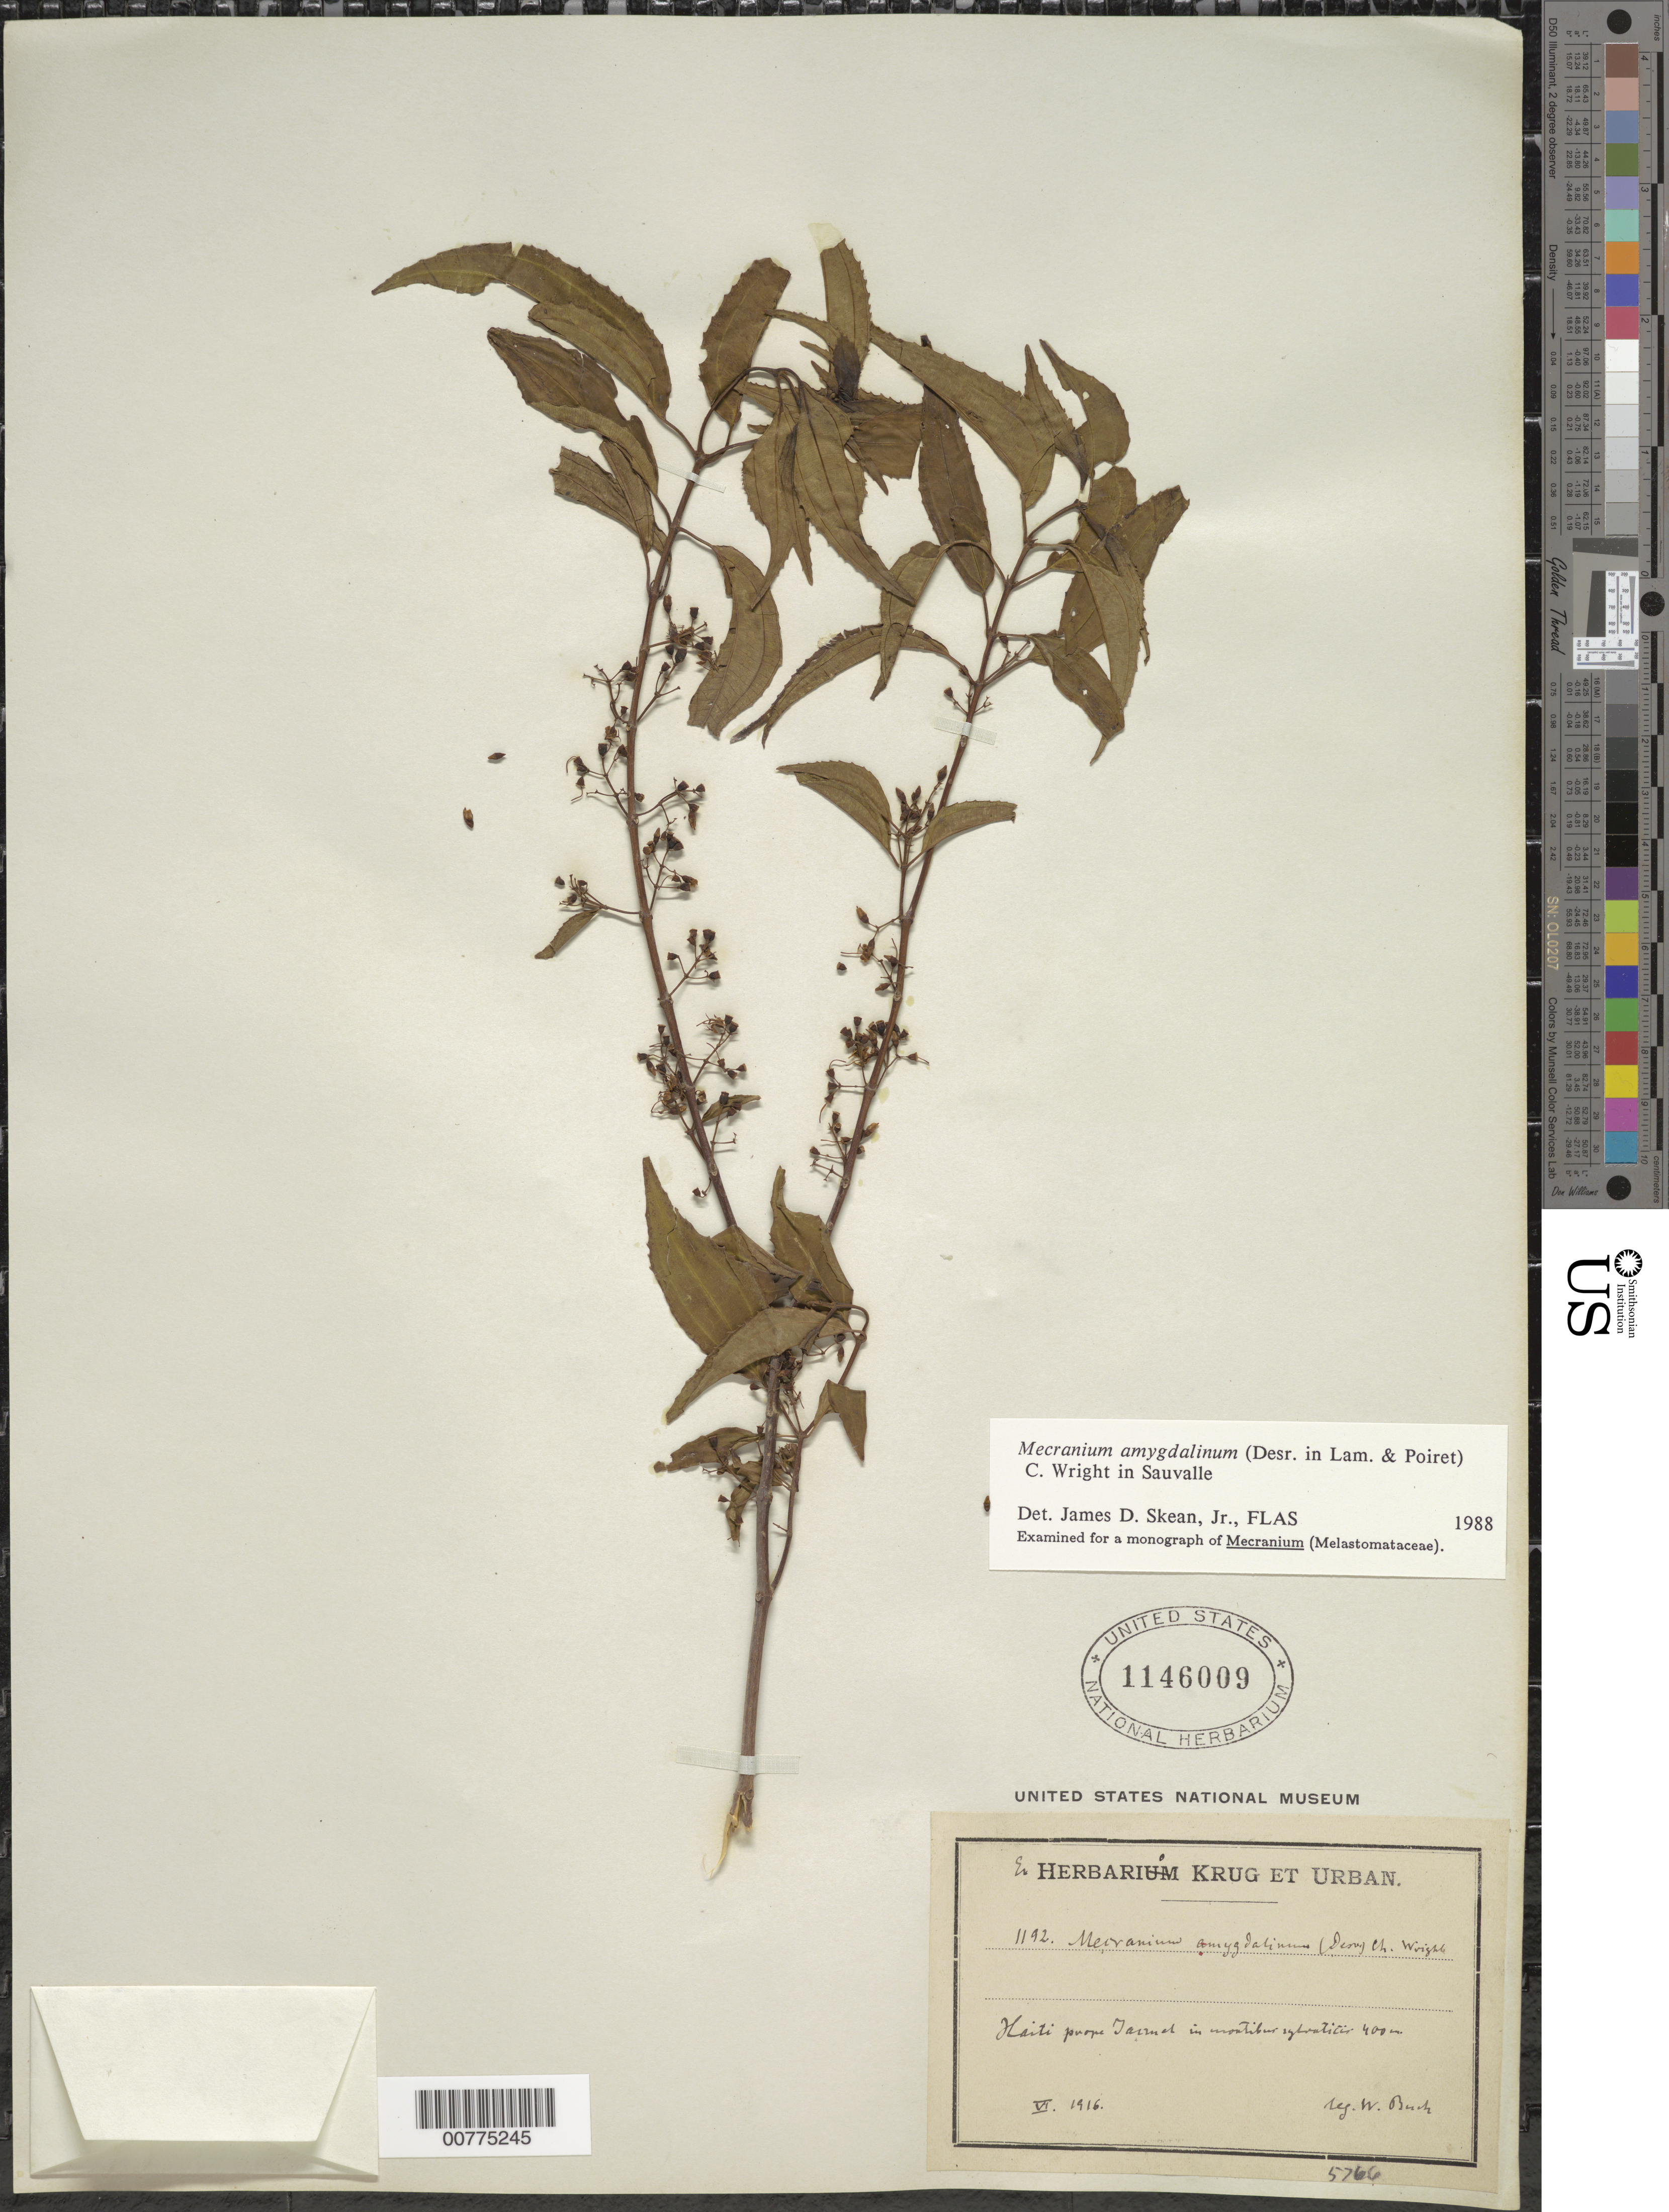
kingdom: Plantae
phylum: Tracheophyta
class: Magnoliopsida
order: Myrtales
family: Melastomataceae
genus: Mecranium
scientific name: Mecranium amygdalinum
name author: (Desr.) C. Wright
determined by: Skean, J. D., Jr.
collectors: W. Buch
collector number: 1192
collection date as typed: Jun 1916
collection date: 1916-06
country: Haiti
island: Hispaniola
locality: "Tarmel".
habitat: In montibus sylvatitis.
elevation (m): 400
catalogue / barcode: US 1146009